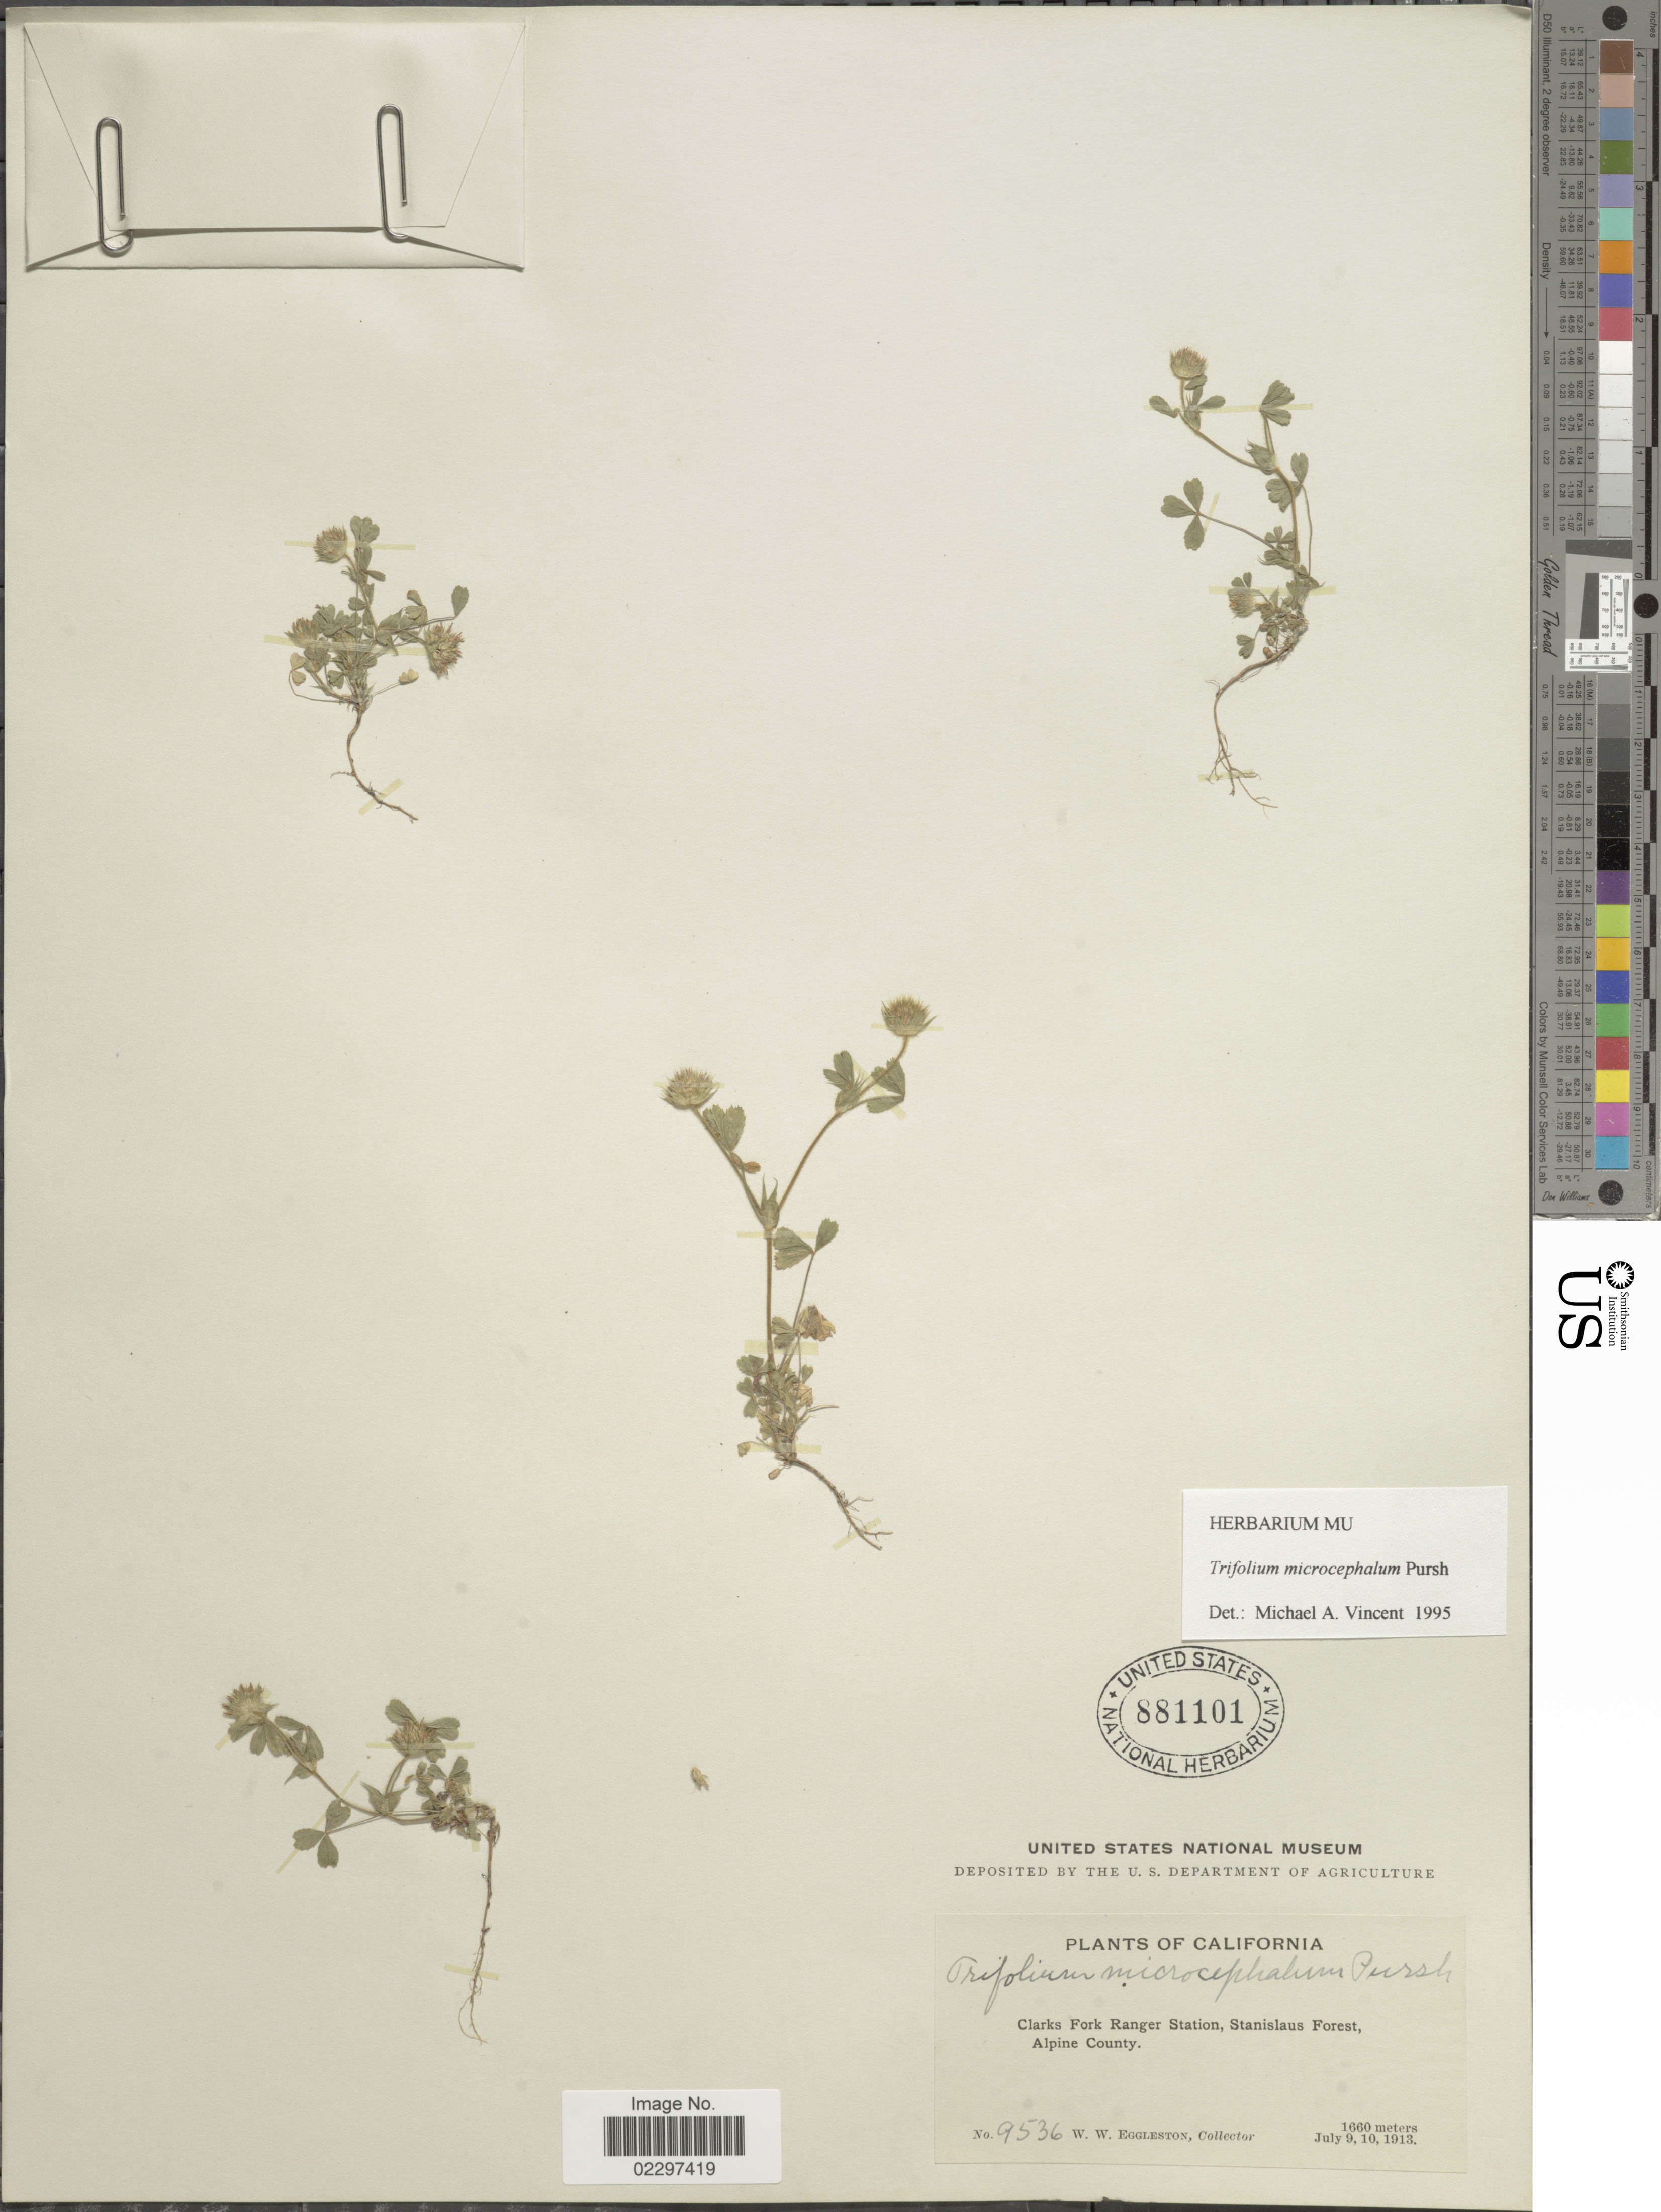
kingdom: Plantae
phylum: Tracheophyta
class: Magnoliopsida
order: Fabales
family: Fabaceae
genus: Trifolium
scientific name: Trifolium microcephalum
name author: Pursh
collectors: W. W. Eggleston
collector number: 9536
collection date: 1913-07-09/1913-07-10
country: United States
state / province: California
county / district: Alpine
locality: Clarks Fork Ranger Station, Stanislaus Forest, Alpine County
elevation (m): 1660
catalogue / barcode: US 881101